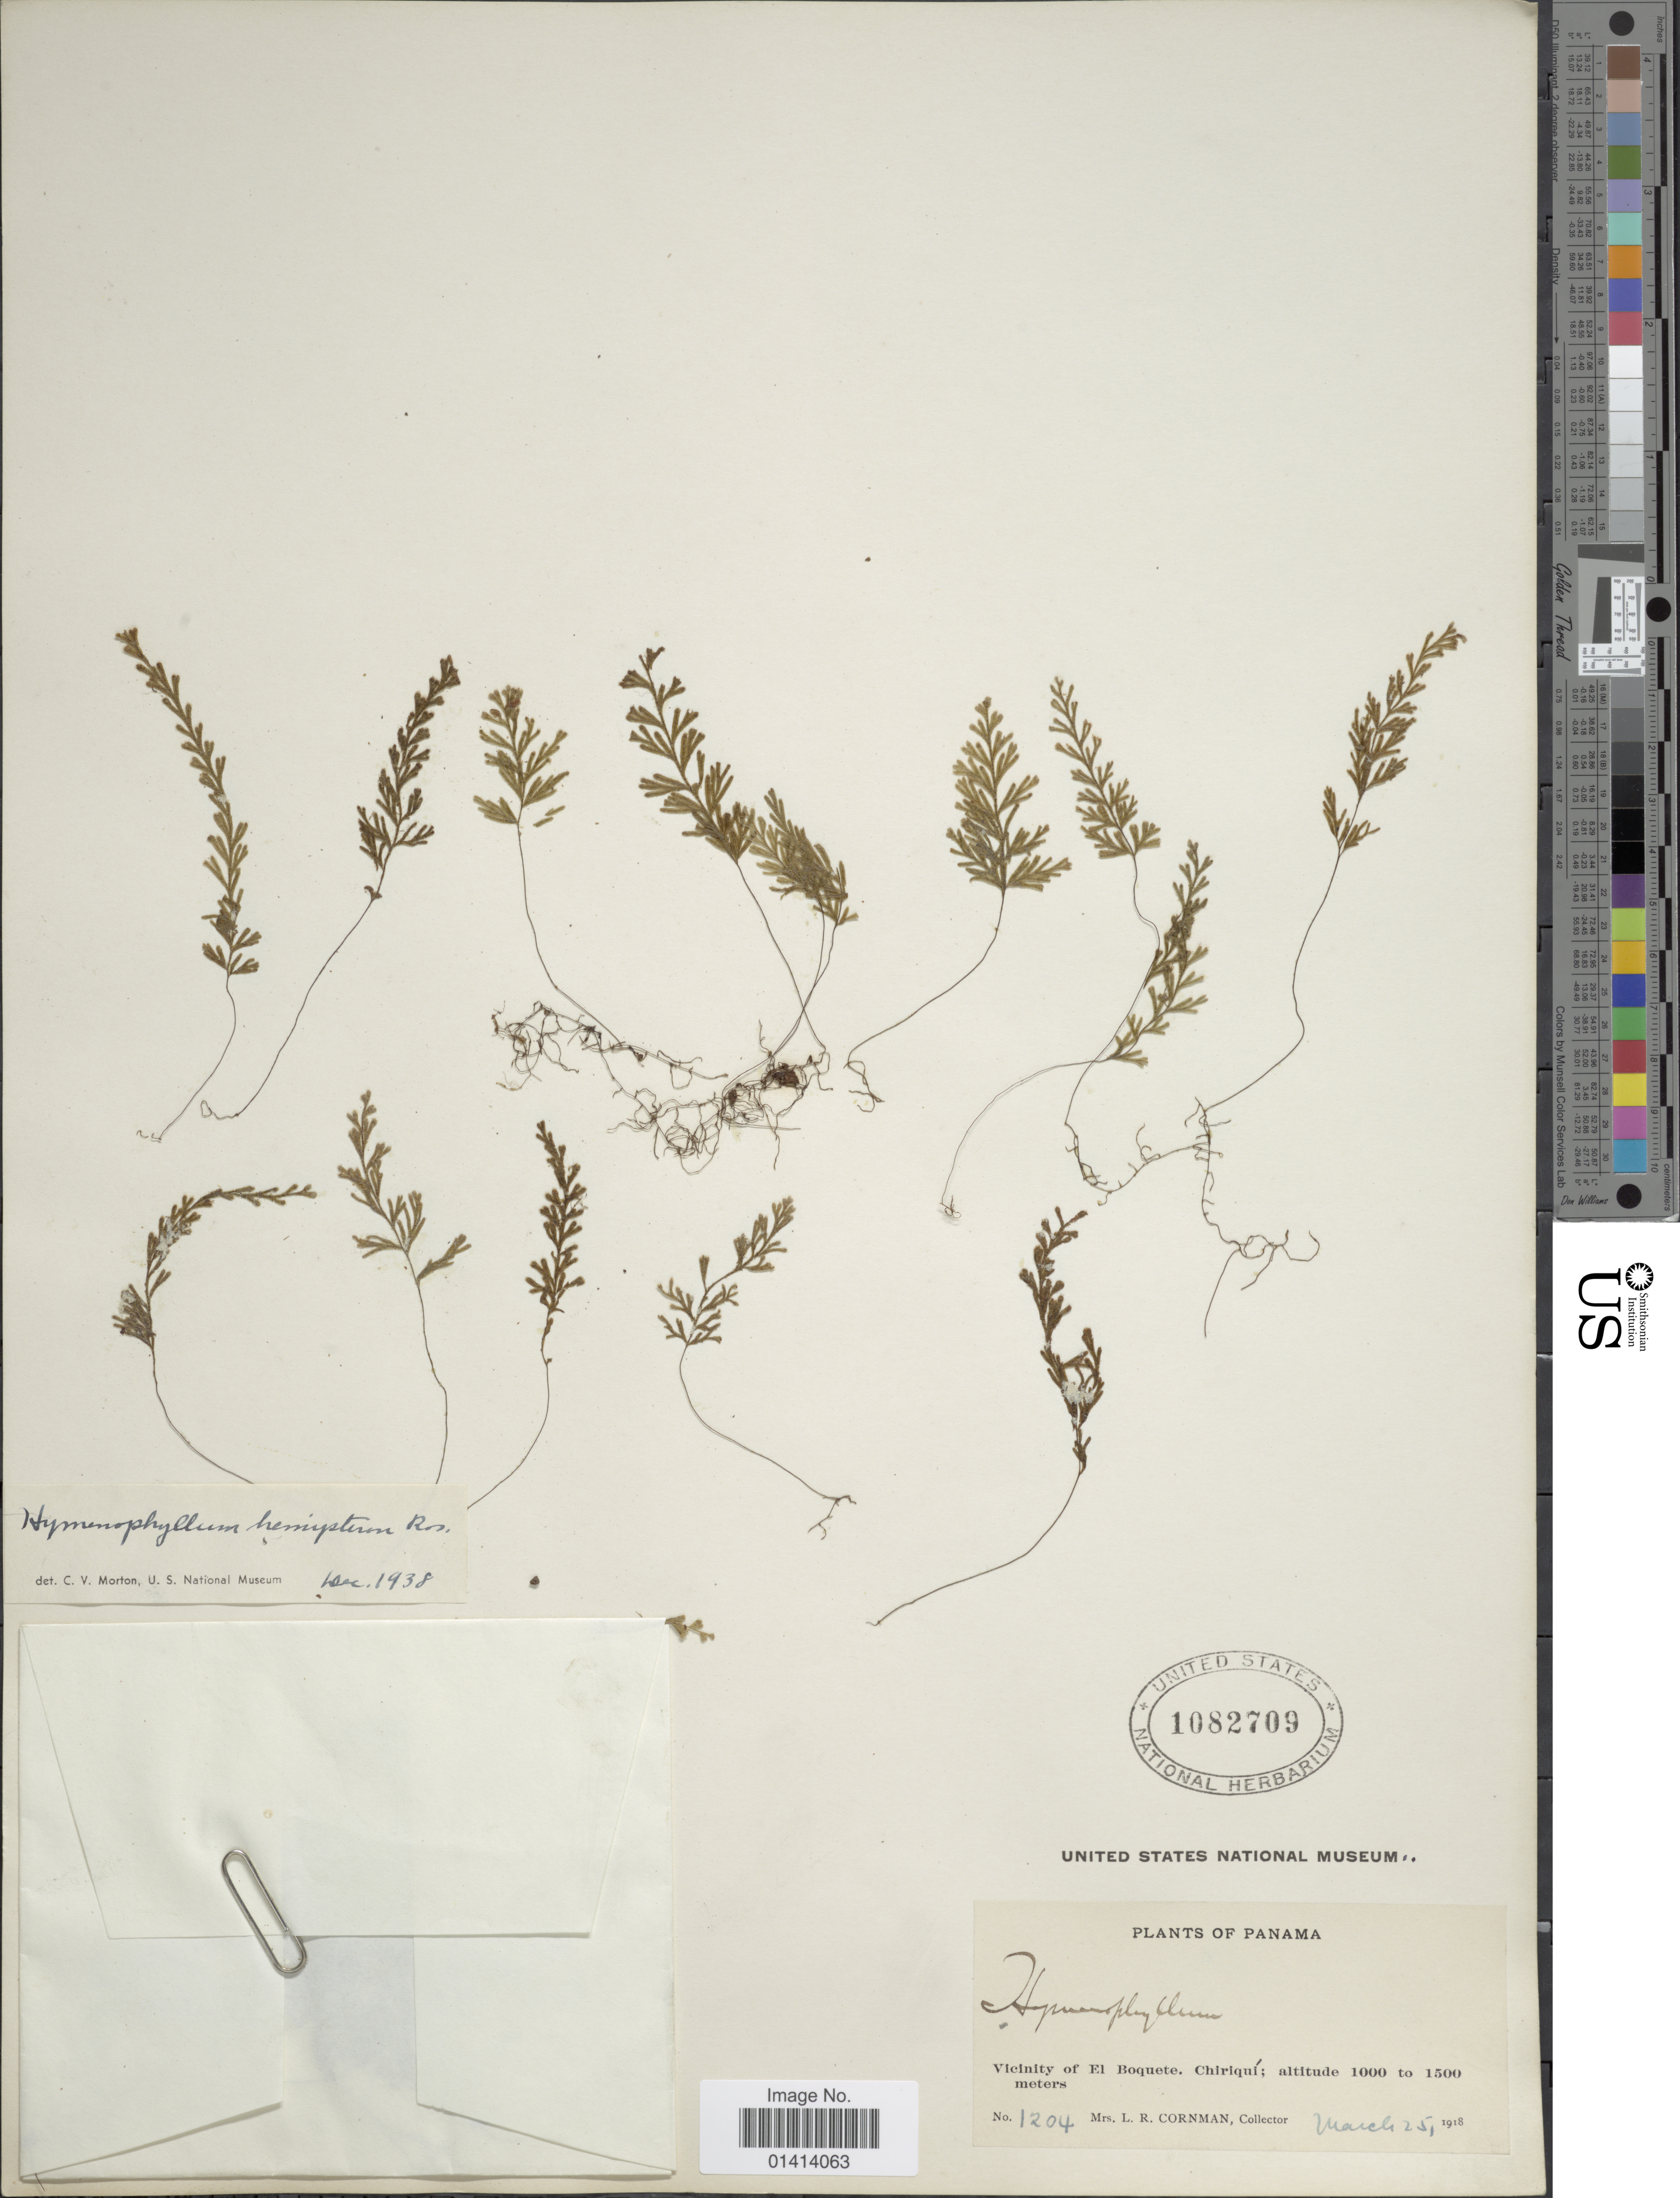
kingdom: Plantae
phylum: Tracheophyta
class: Polypodiopsida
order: Hymenophyllales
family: Hymenophyllaceae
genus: Hymenophyllum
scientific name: Hymenophyllum hemipteron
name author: Rosenst.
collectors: L. Cornman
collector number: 1204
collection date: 1918-03-25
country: Panama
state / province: Chiriqui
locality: Vicinity of El Boquete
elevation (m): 1000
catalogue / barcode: US 1082709